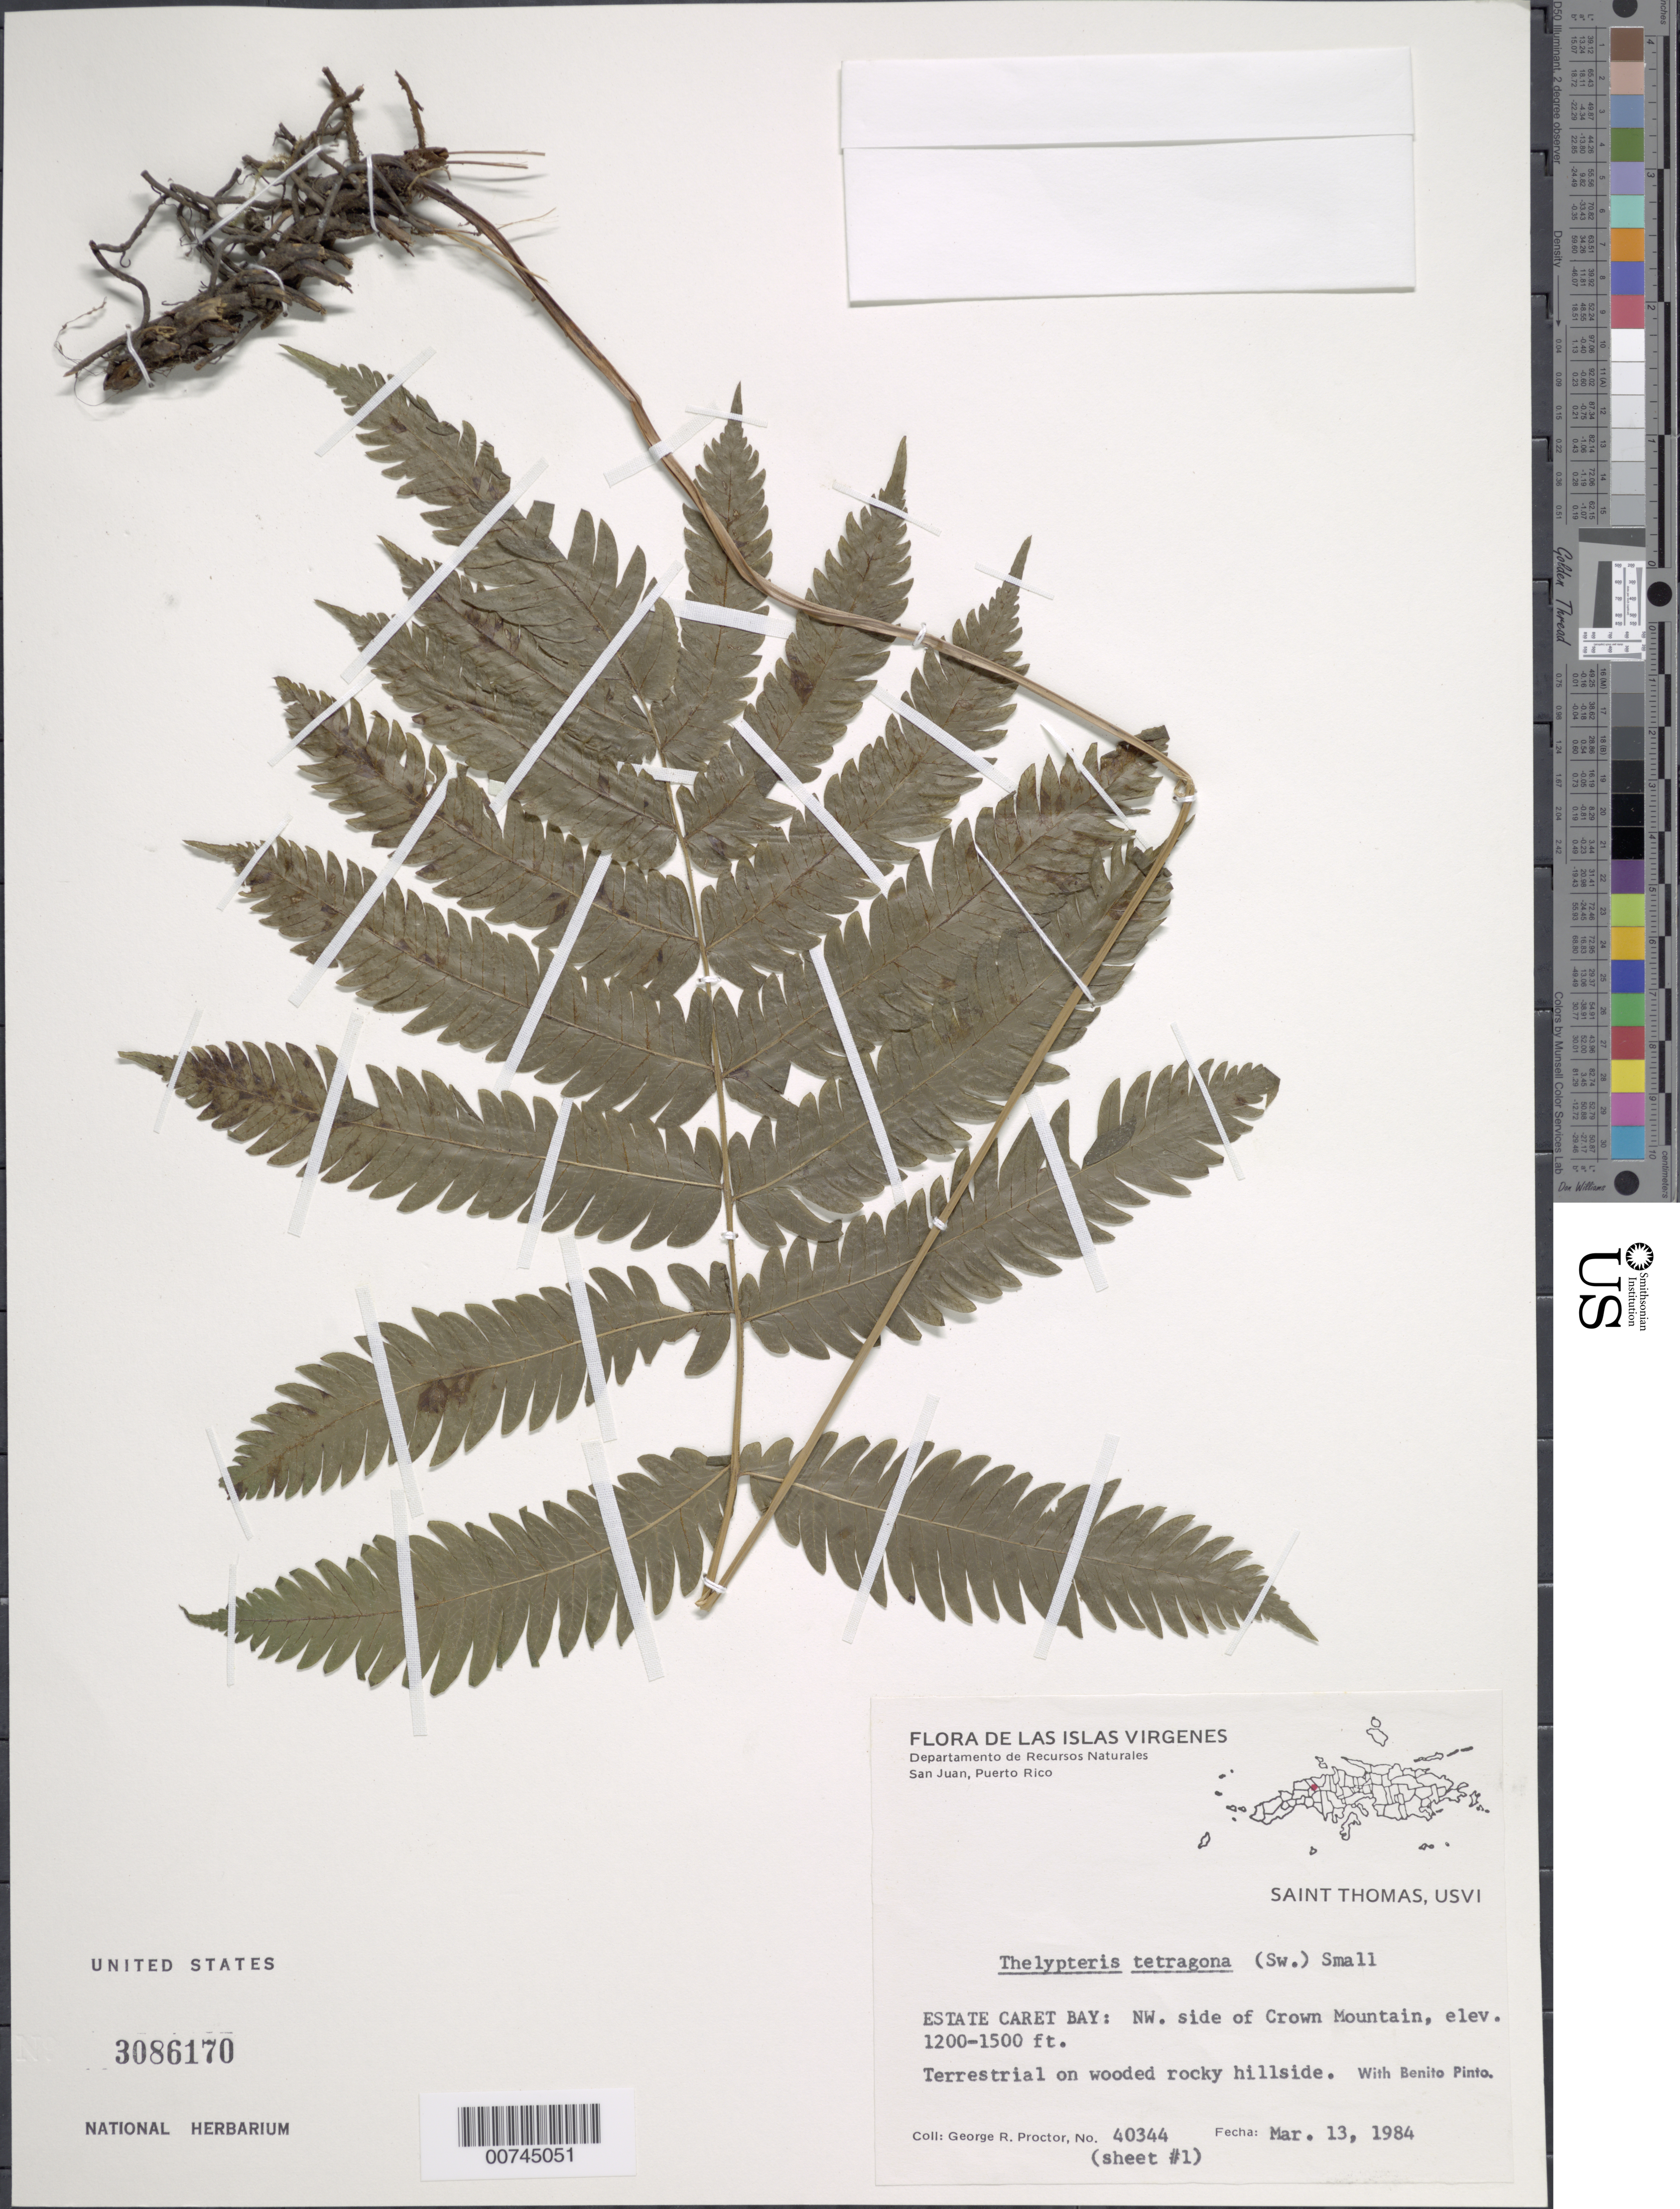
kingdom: Plantae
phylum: Tracheophyta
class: Polypodiopsida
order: Polypodiales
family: Thelypteridaceae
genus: Goniopteris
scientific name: Goniopteris subtetragona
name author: (Link) Vareschi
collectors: G. R. Proctor & B. Pinto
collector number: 40344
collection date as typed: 13 Mar 1984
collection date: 1984-03-13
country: U.S. Virgin Islands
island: St. Thomas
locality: Estate Caret Bay: NW side of Crown Mountain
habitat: Terrestrial on wooded rocky hillside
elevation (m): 366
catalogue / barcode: US 3086170